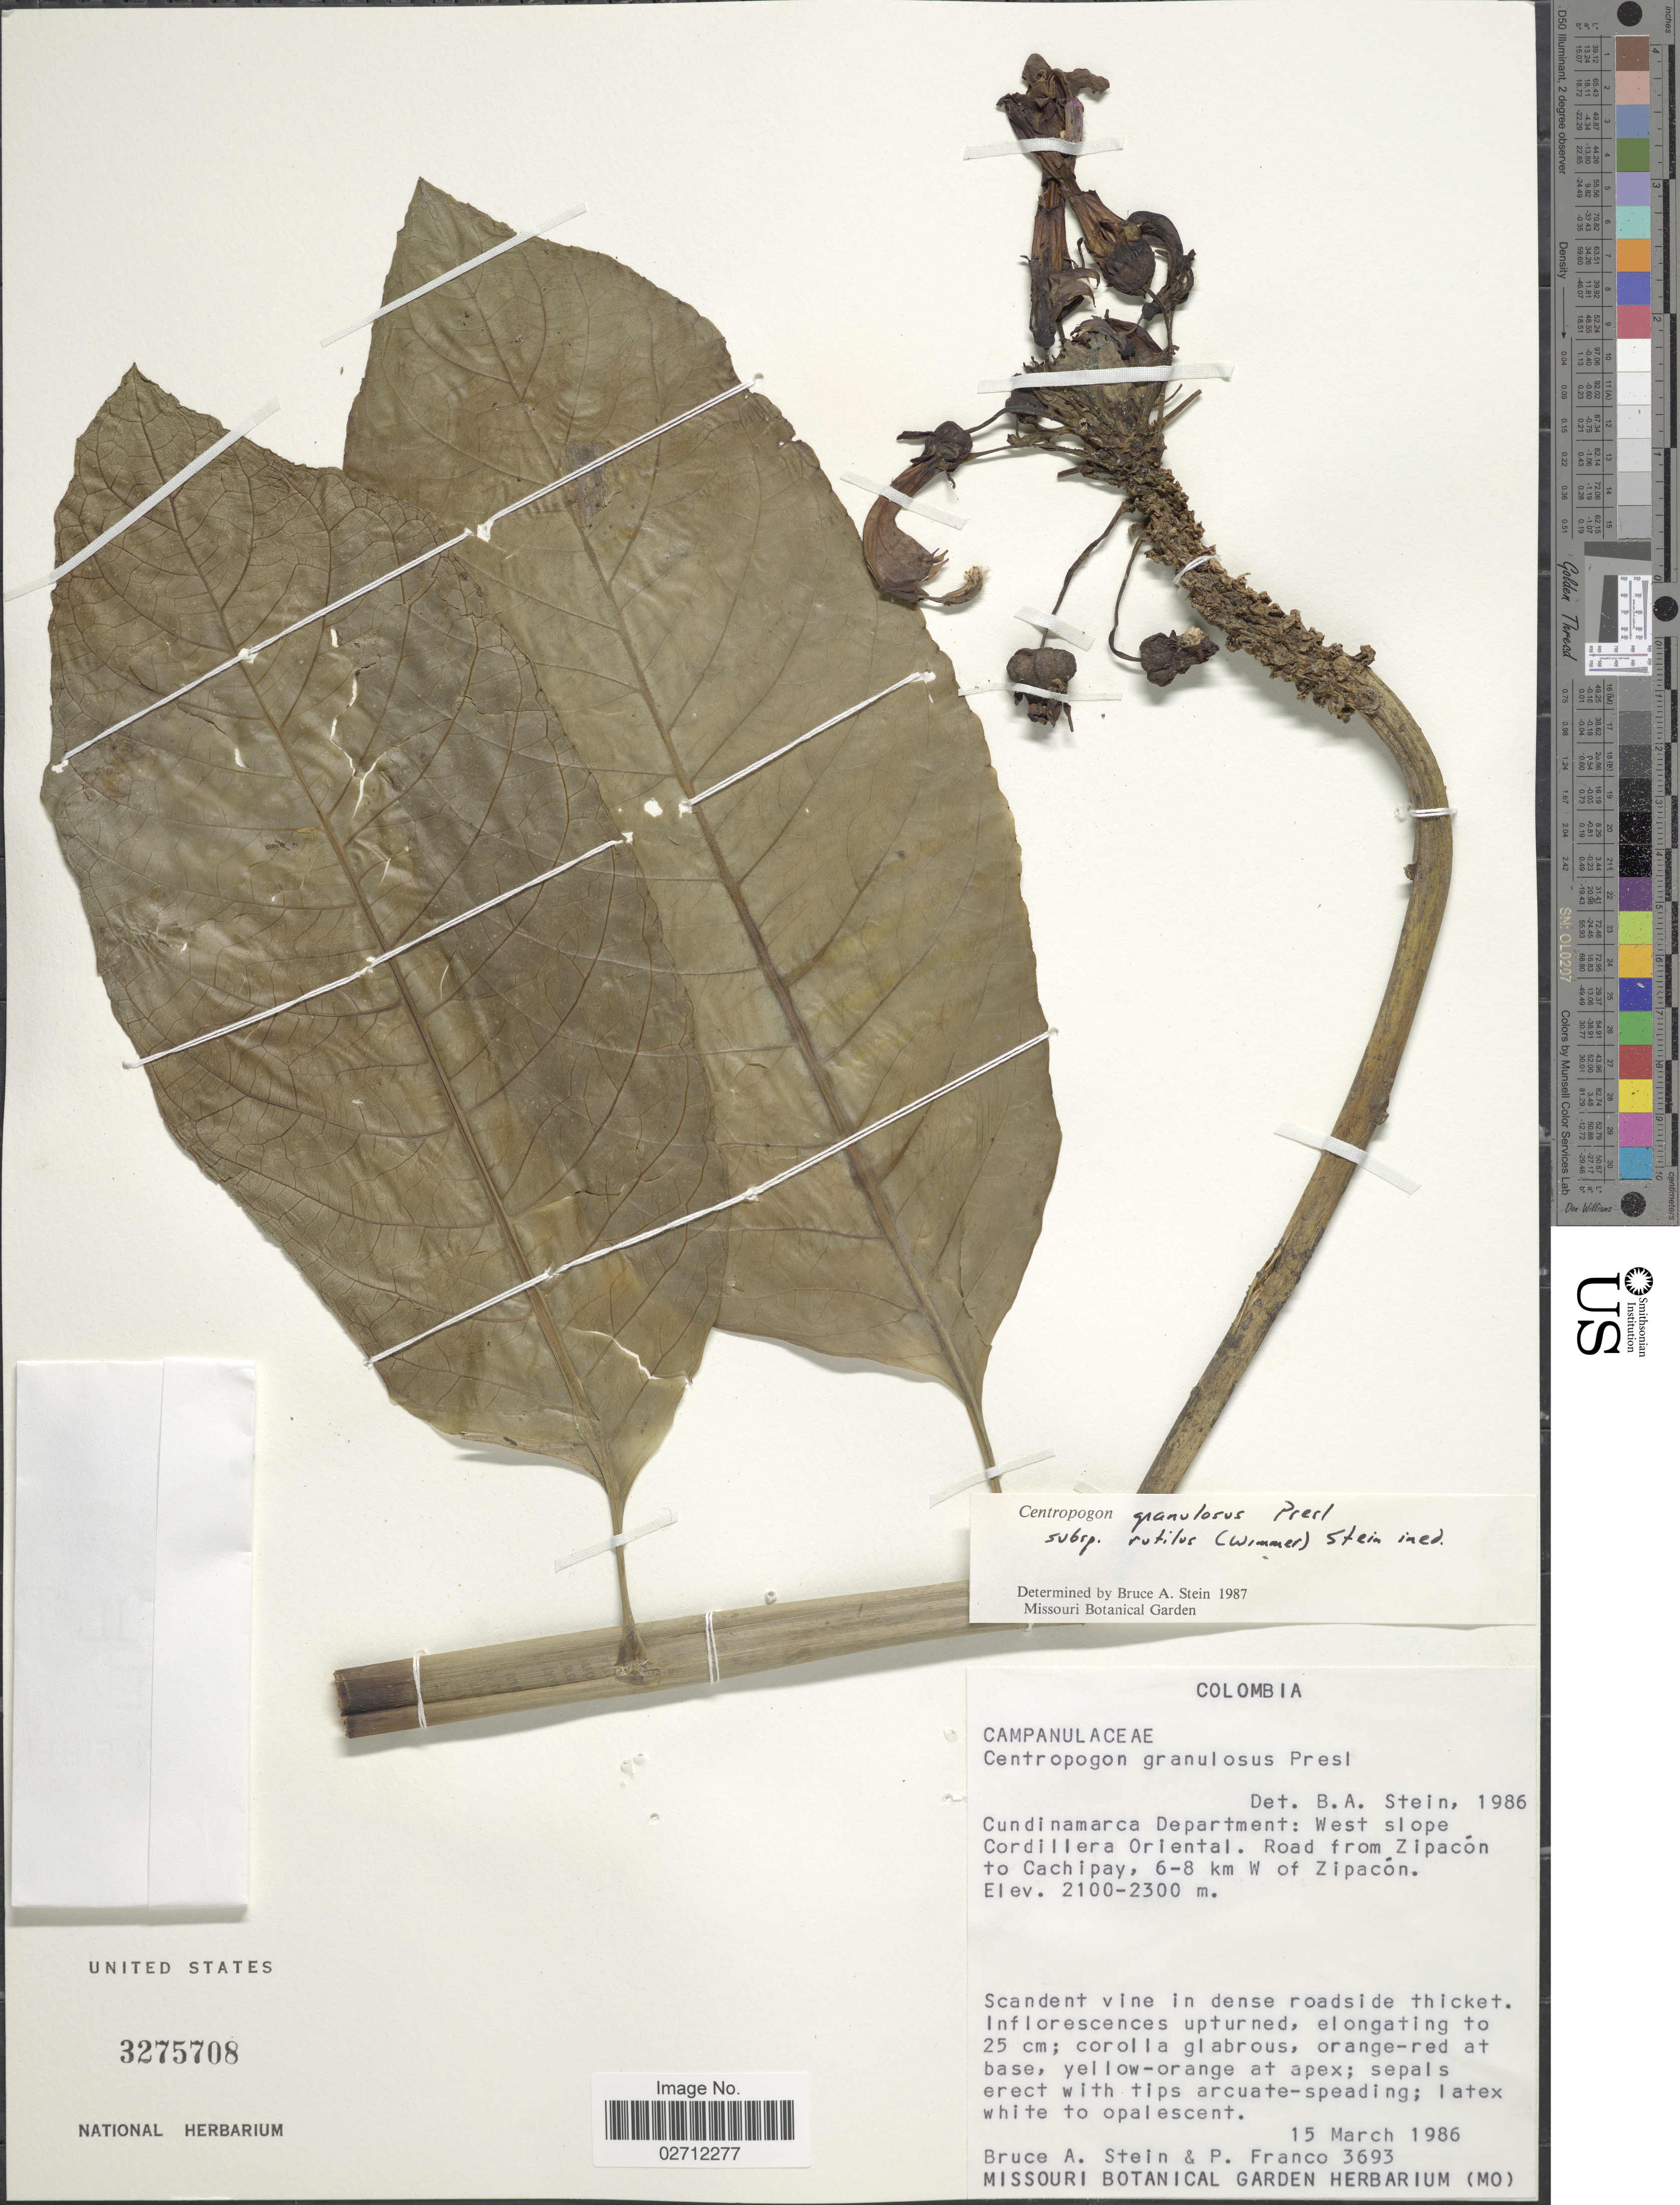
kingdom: Plantae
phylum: Tracheophyta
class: Magnoliopsida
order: Asterales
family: Campanulaceae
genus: Centropogon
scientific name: Centropogon granulosus subsp. rutilus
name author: E. Wimm.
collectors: B. A. Stein & P. Franco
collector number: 3693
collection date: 1986-03-15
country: Colombia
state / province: Cundinamarca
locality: West slope Cordillera Oriental, Road from Zipacon to Cachipay, 6-8 km W of Zipacon.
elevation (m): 2100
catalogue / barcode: US 3275708